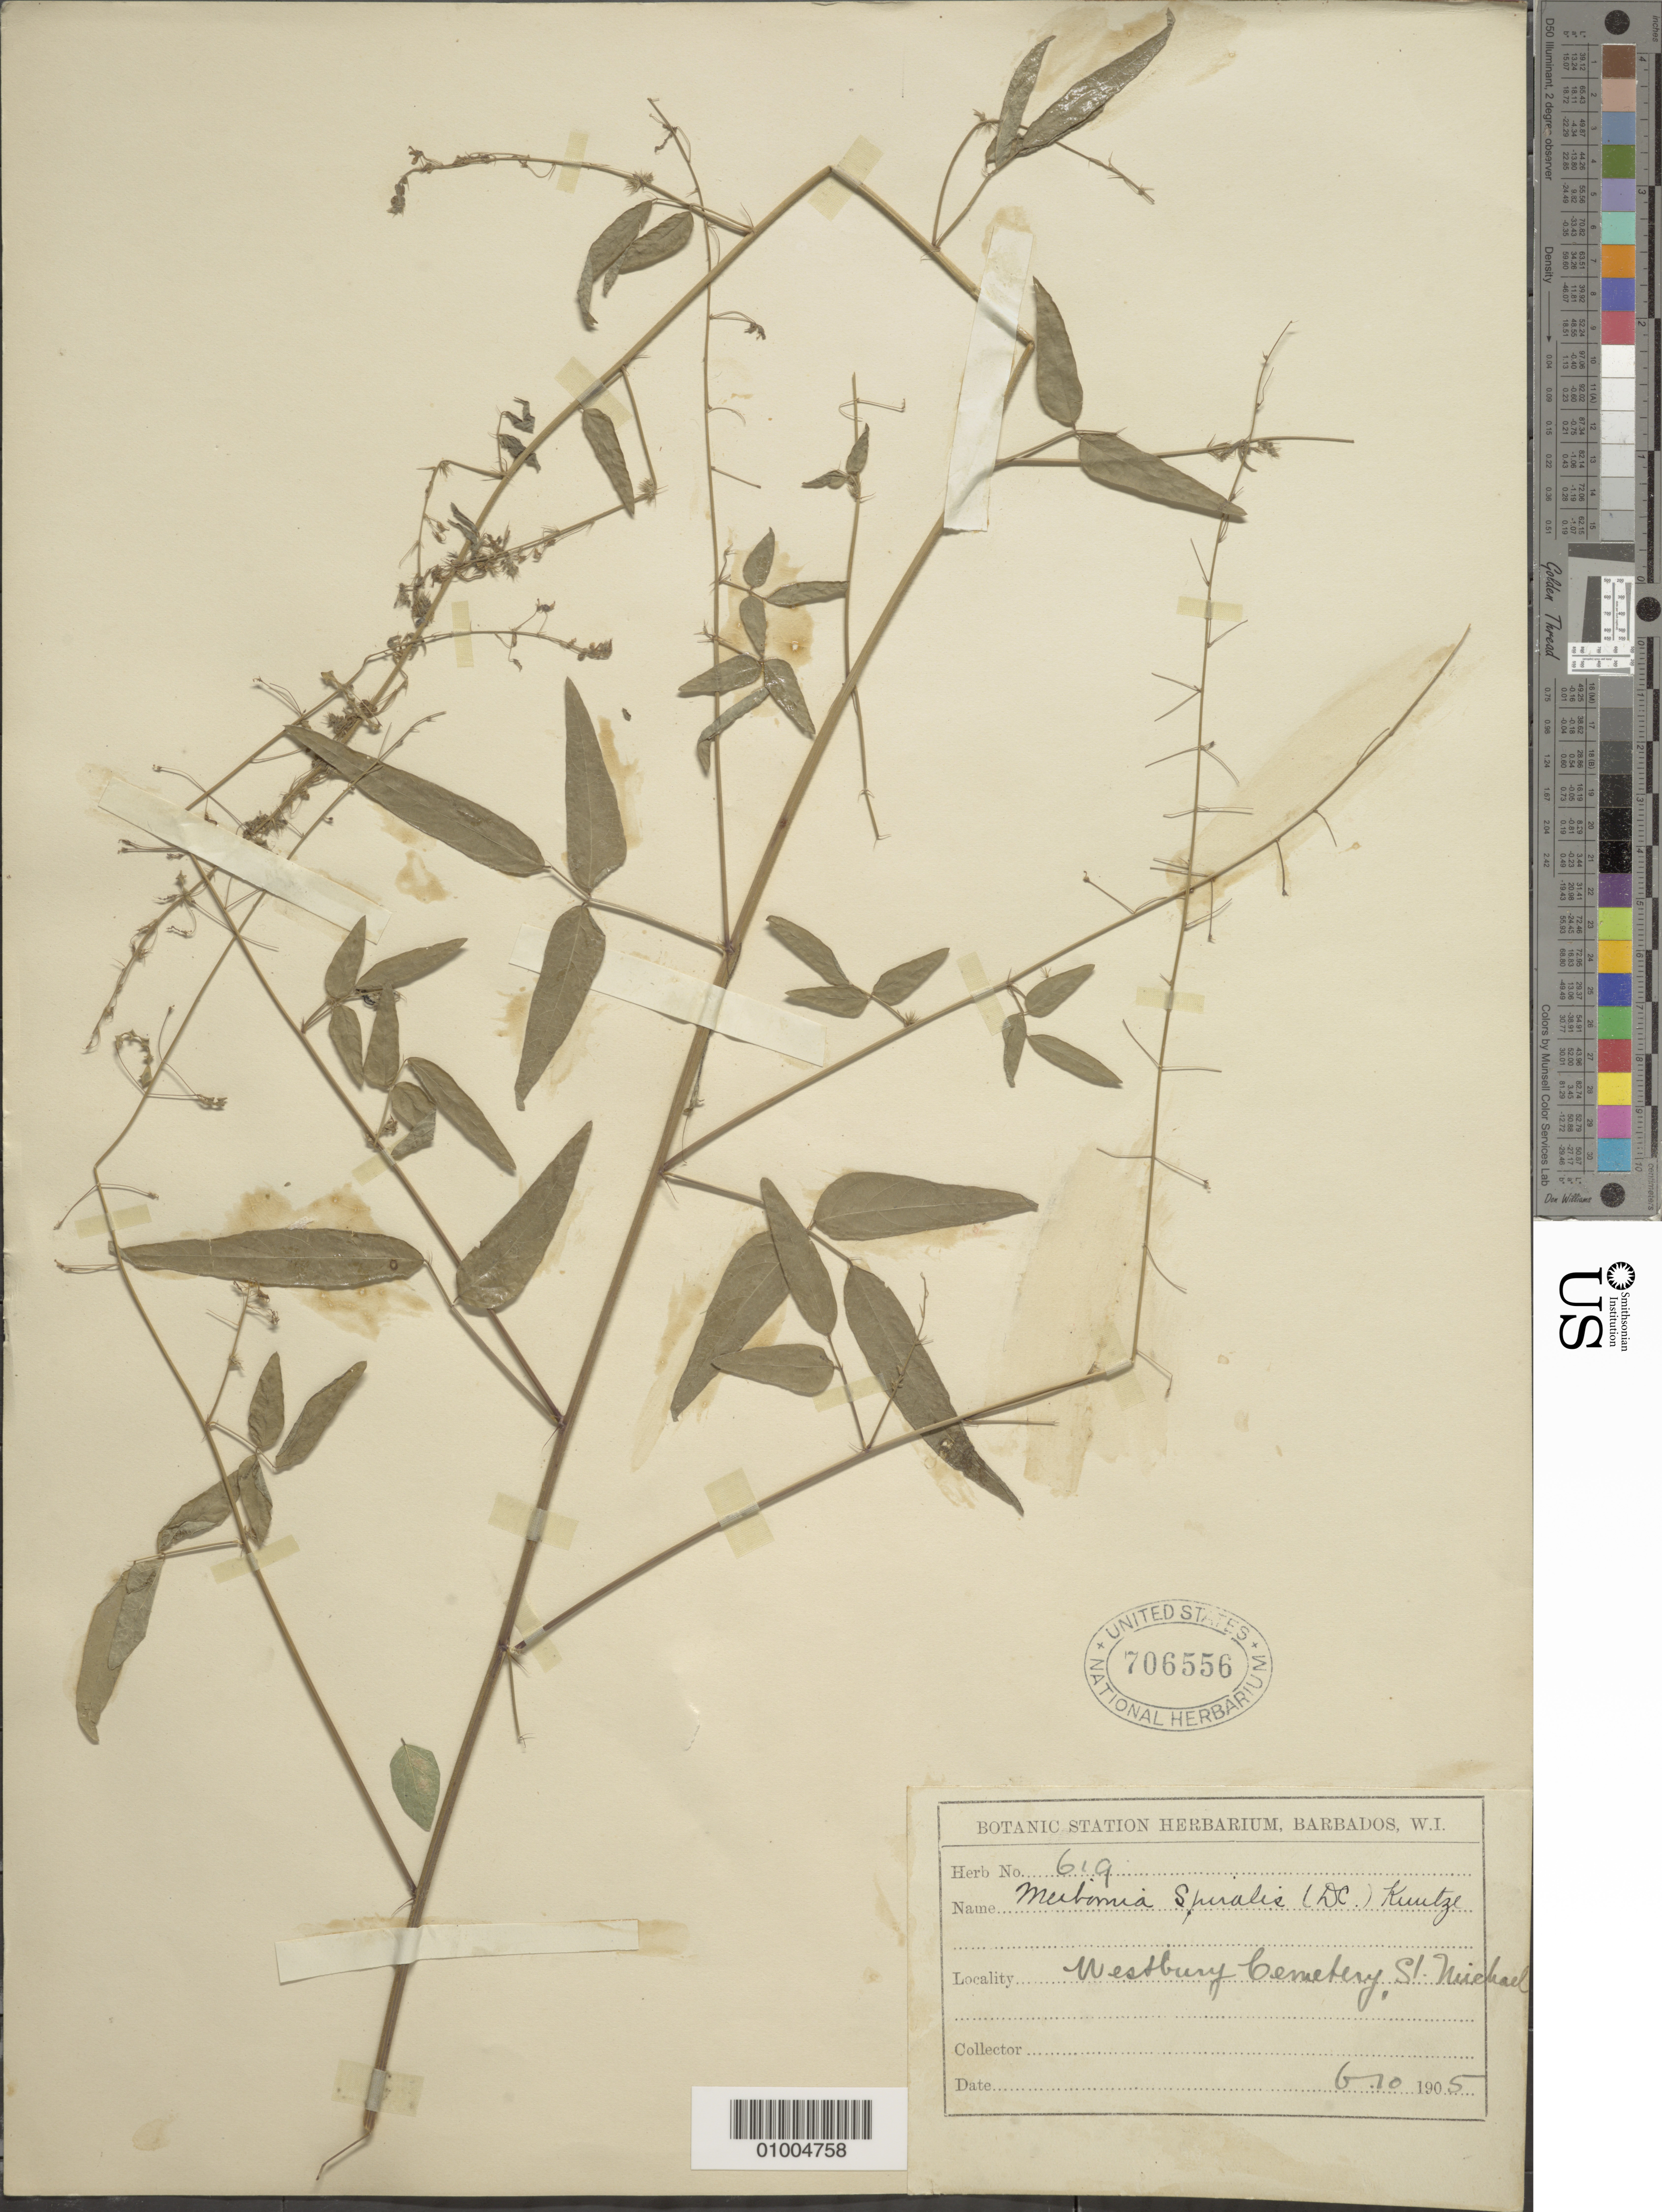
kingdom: Plantae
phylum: Tracheophyta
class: Magnoliopsida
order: Fabales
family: Fabaceae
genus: Desmodium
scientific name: Desmodium procumbens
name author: (Mill.) Hitchc.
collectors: ex herb. Bot. Sta. Barbados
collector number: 619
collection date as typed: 10 Jun 1905 or 06 Oct 1905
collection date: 1905-06-10 or 1905-10-06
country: Barbados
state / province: Saint Michael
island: Barbados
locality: Westbury Cemetary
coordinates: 0 N, 0 E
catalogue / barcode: US 706556